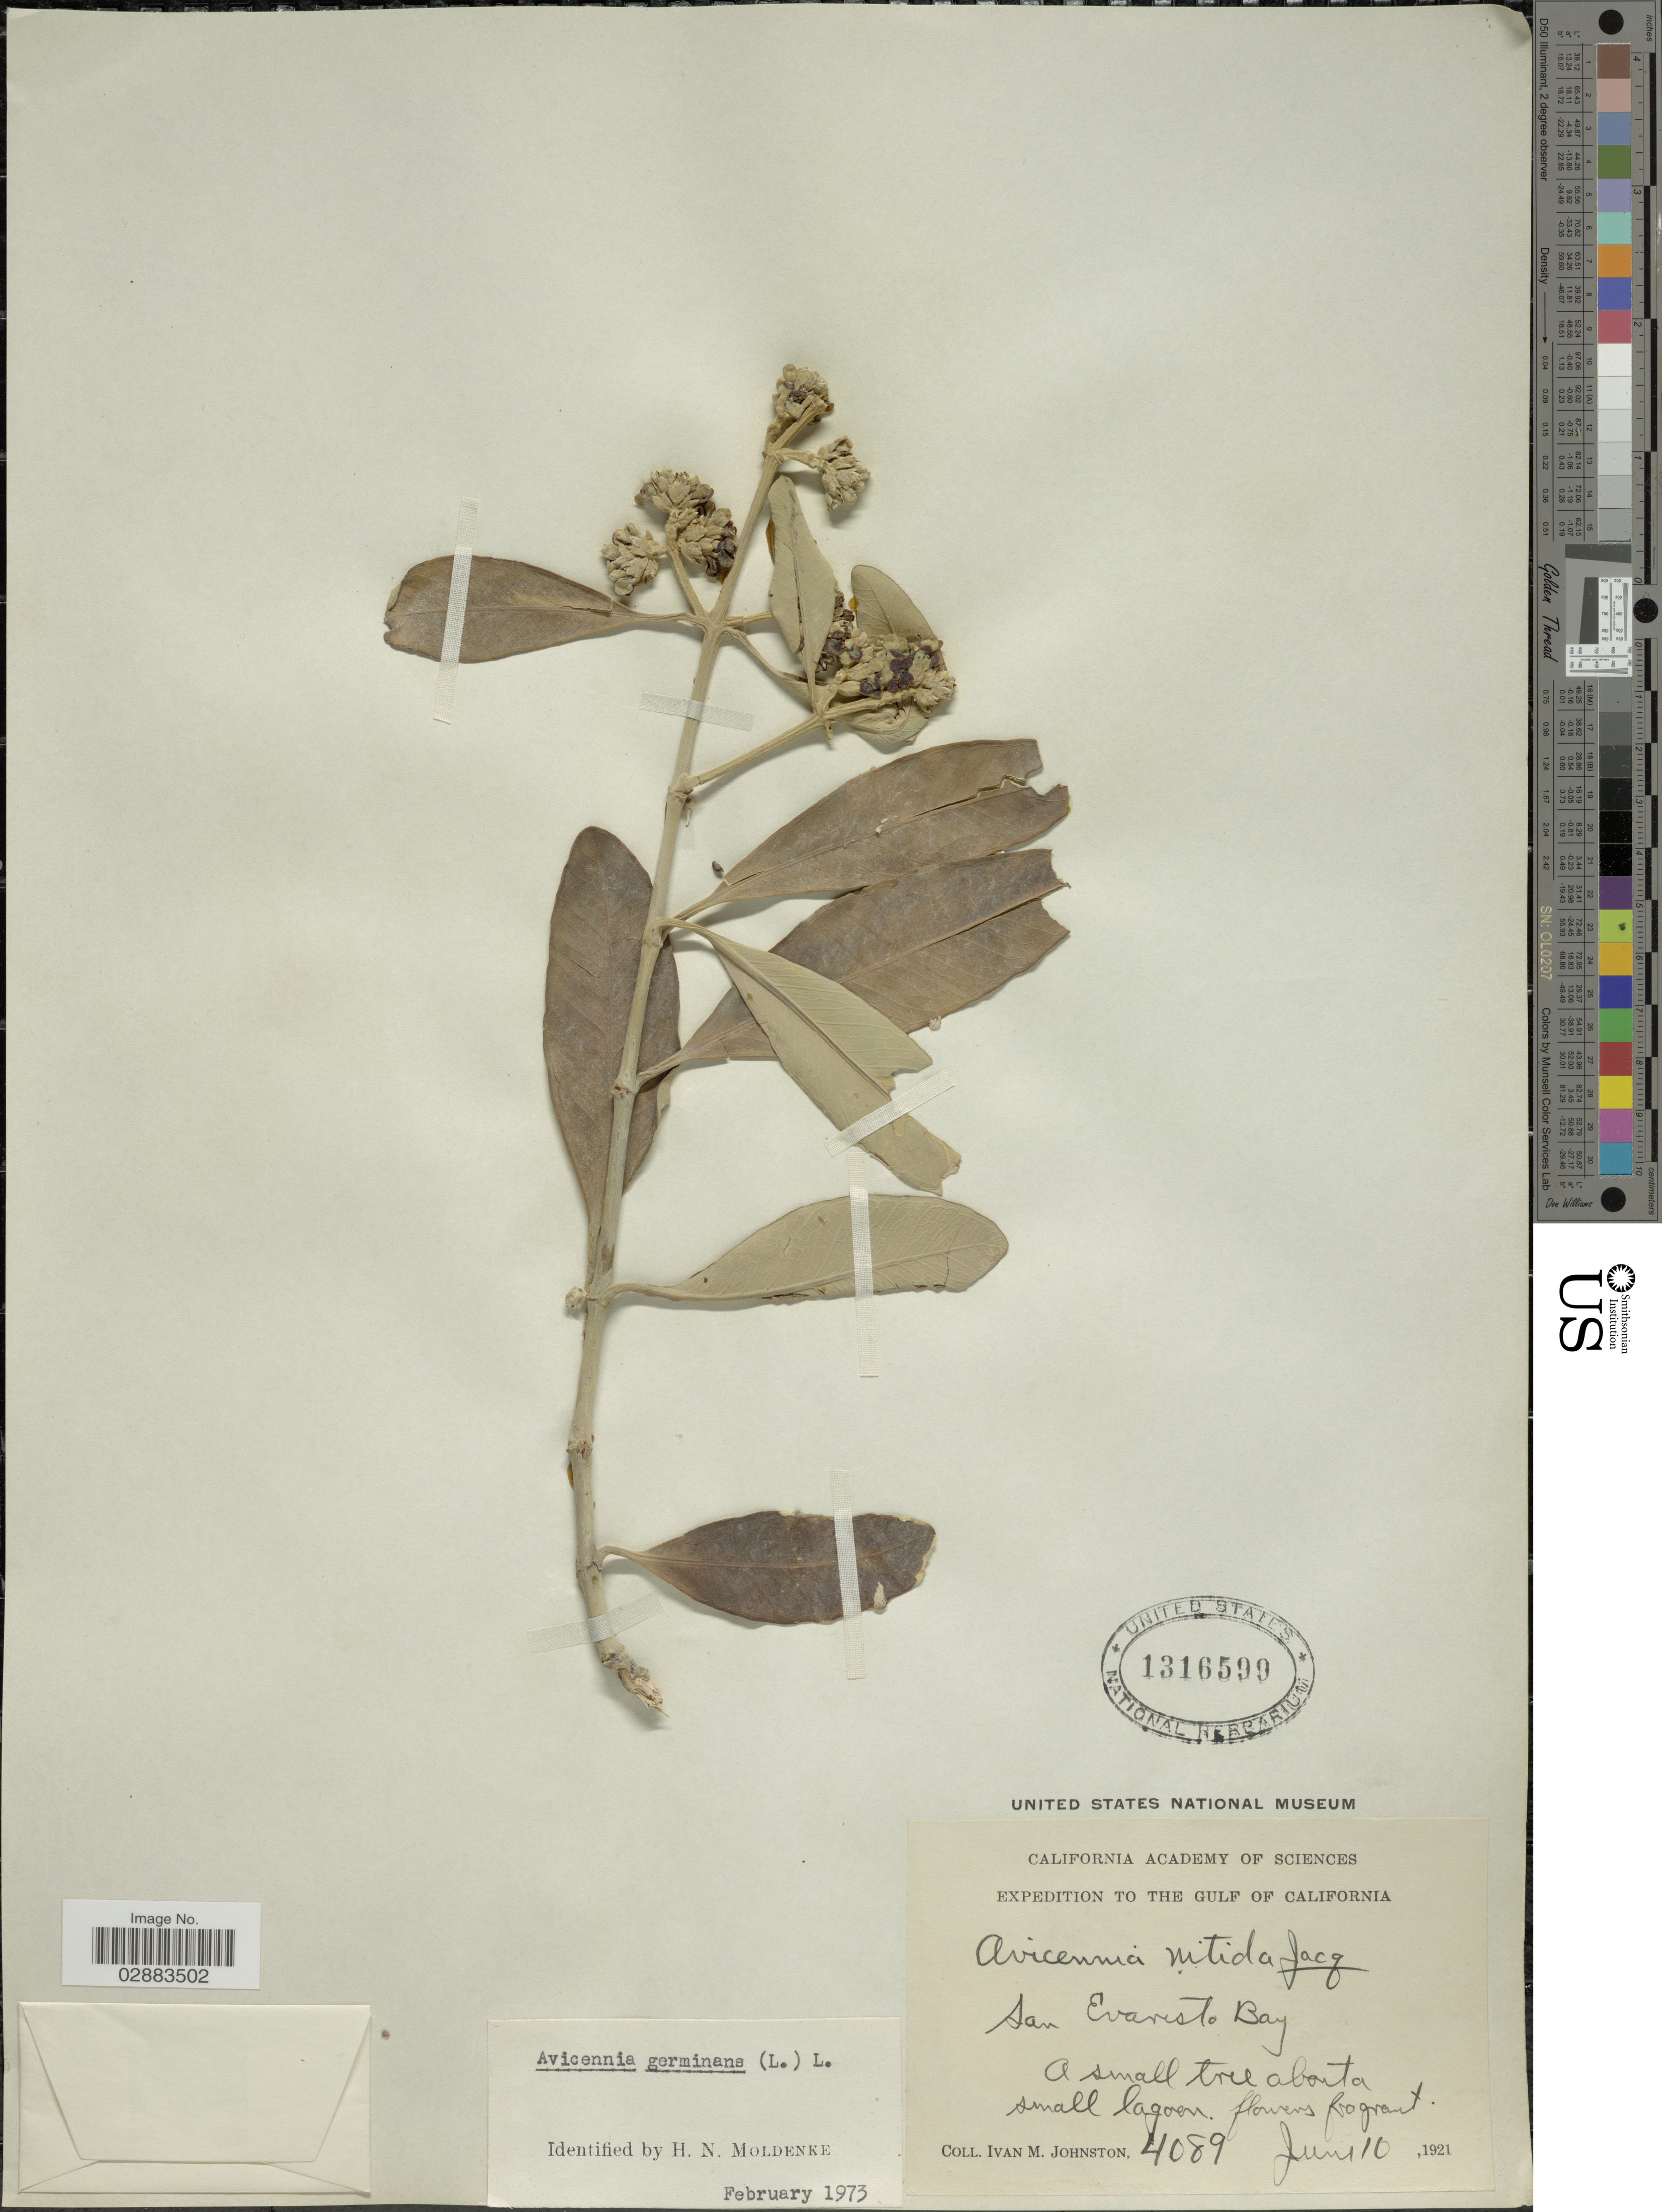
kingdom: Plantae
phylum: Tracheophyta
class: Magnoliopsida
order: Lamiales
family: Acanthaceae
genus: Avicennia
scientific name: Avicennia germinans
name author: (L.) L.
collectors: I.M. Johnston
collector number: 4089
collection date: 1921-06-10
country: Mexico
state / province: Baja California Sur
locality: The Gulf of California. San Evaristo Bay.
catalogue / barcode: US 1316599